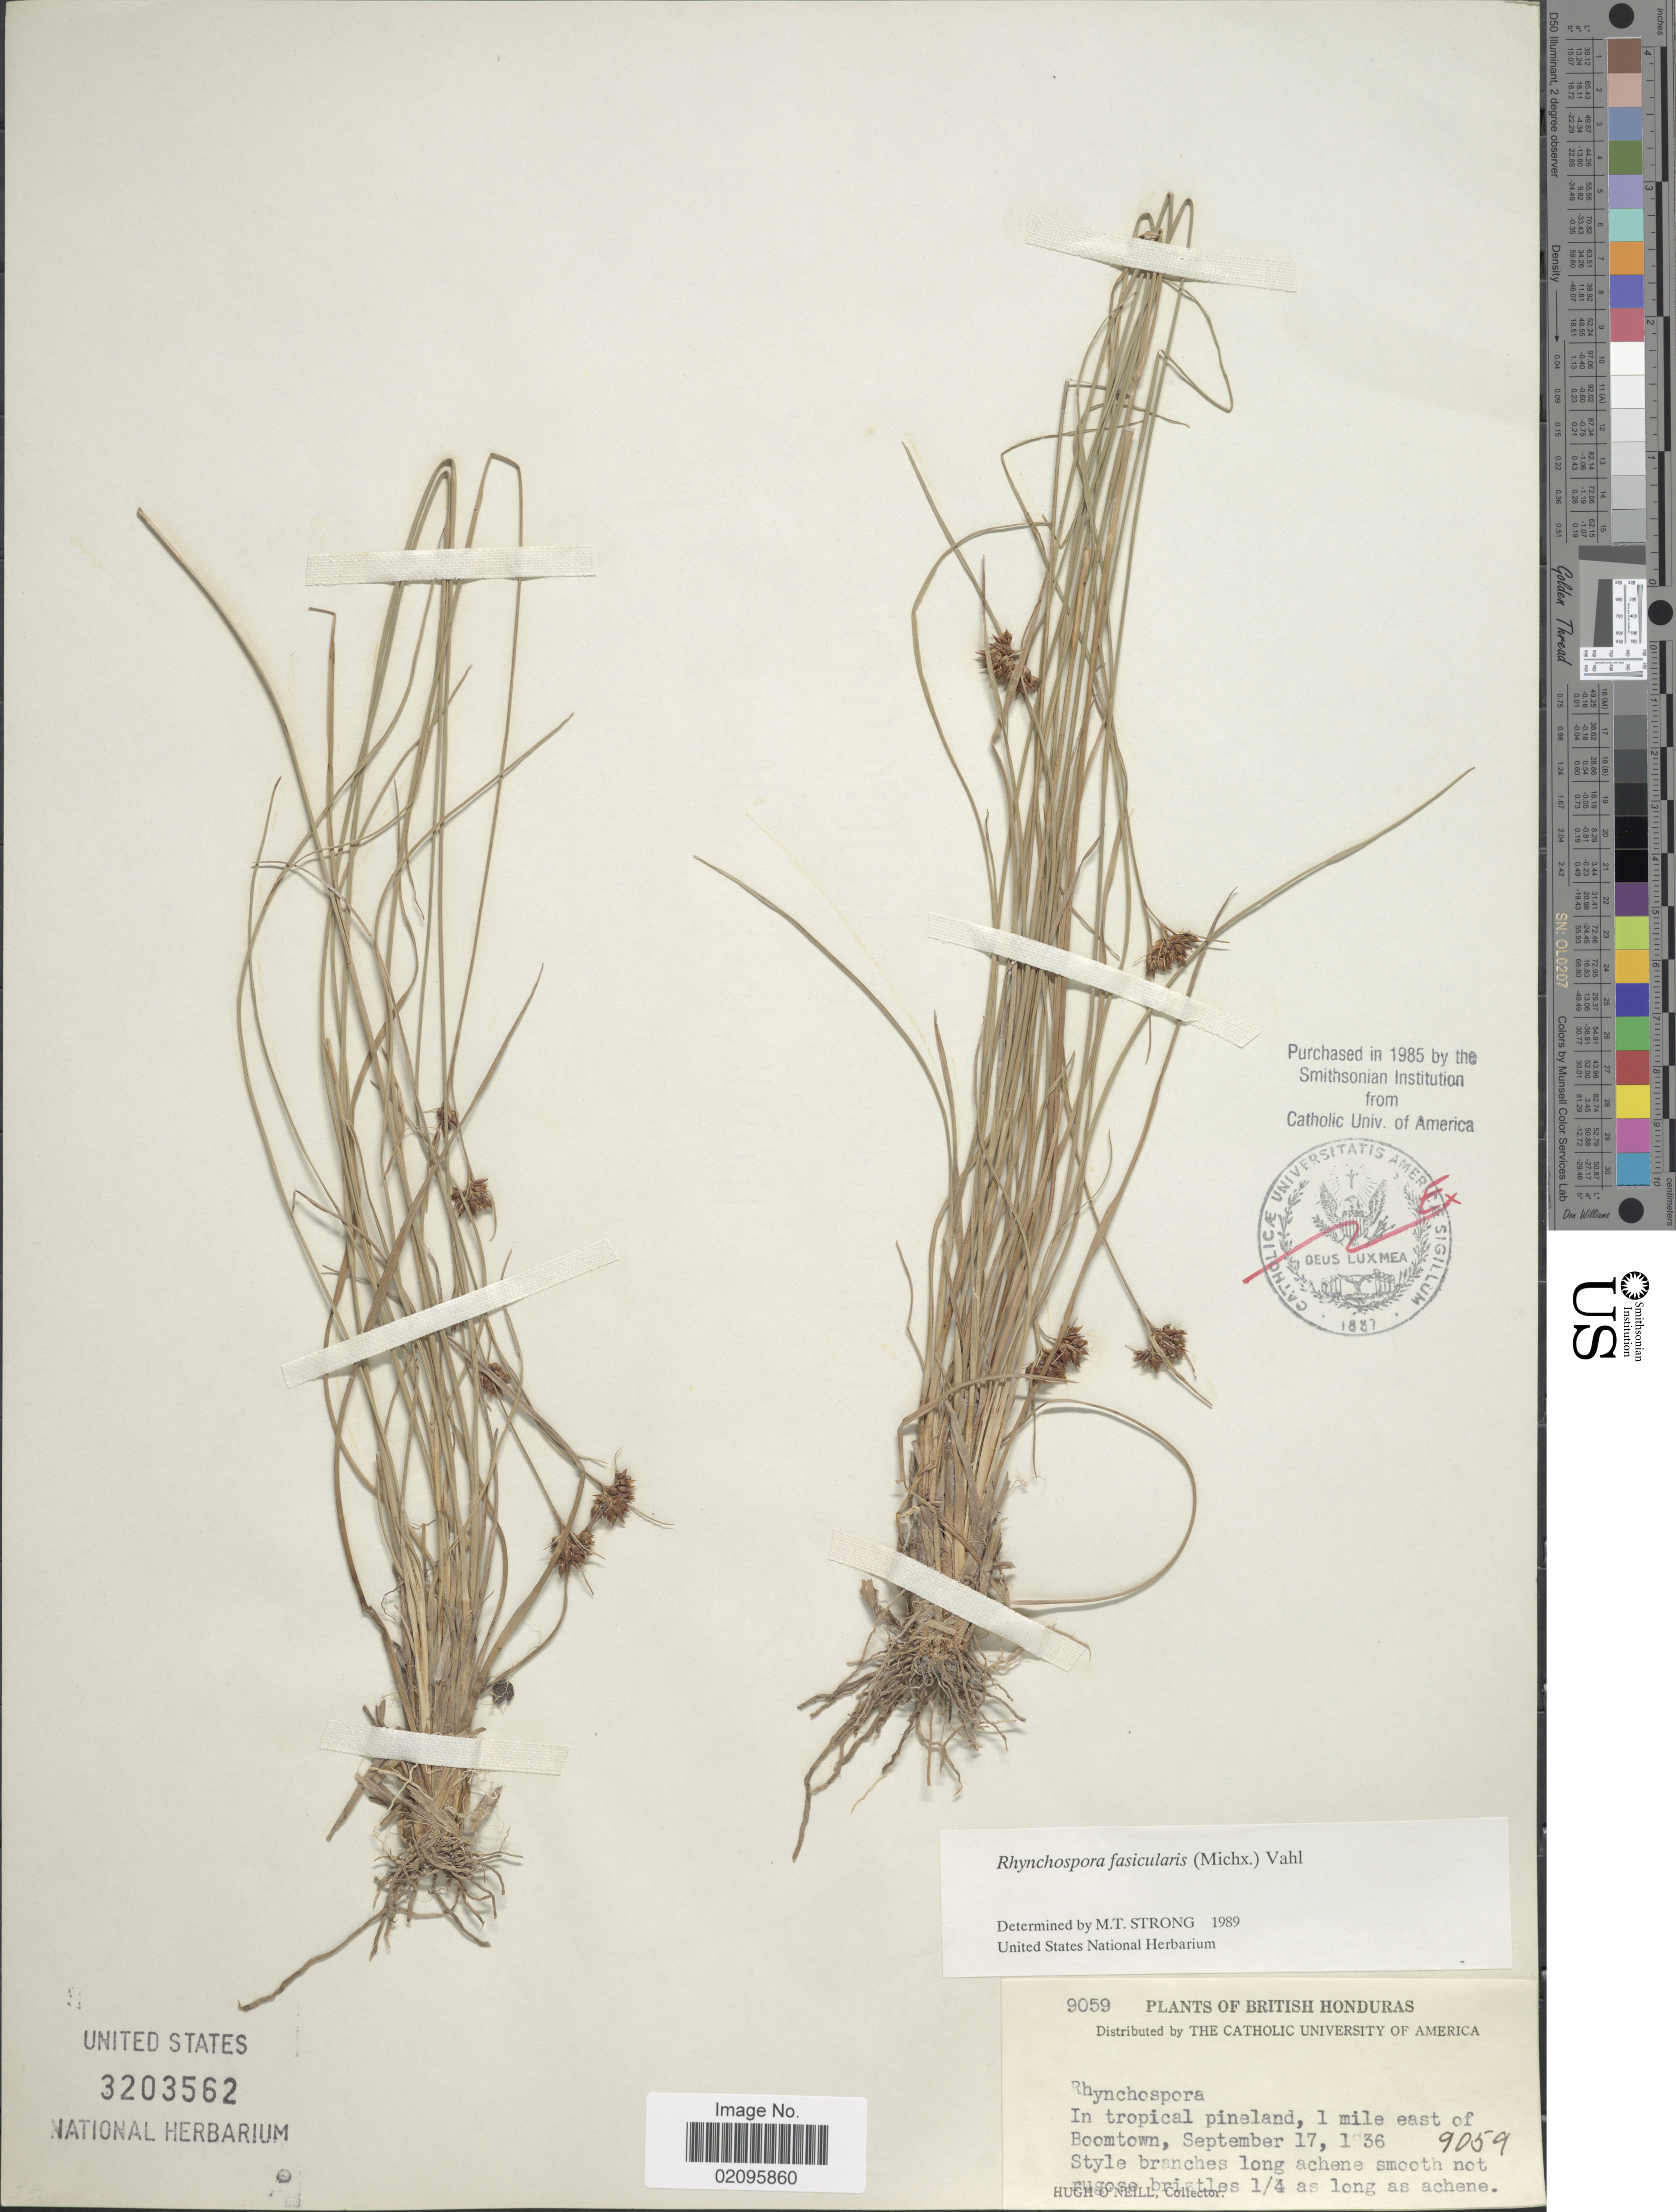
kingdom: Plantae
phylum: Tracheophyta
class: Liliopsida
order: Poales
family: Cyperaceae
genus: Rhynchospora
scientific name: Rhynchospora fascicularis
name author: (Michx.) Vahl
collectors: H. O'Neill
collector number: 9059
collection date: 1936-09-17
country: Belize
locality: British Honduras, in tropical pineland, 1 mile east of Boomtown.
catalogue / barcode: US 3203562